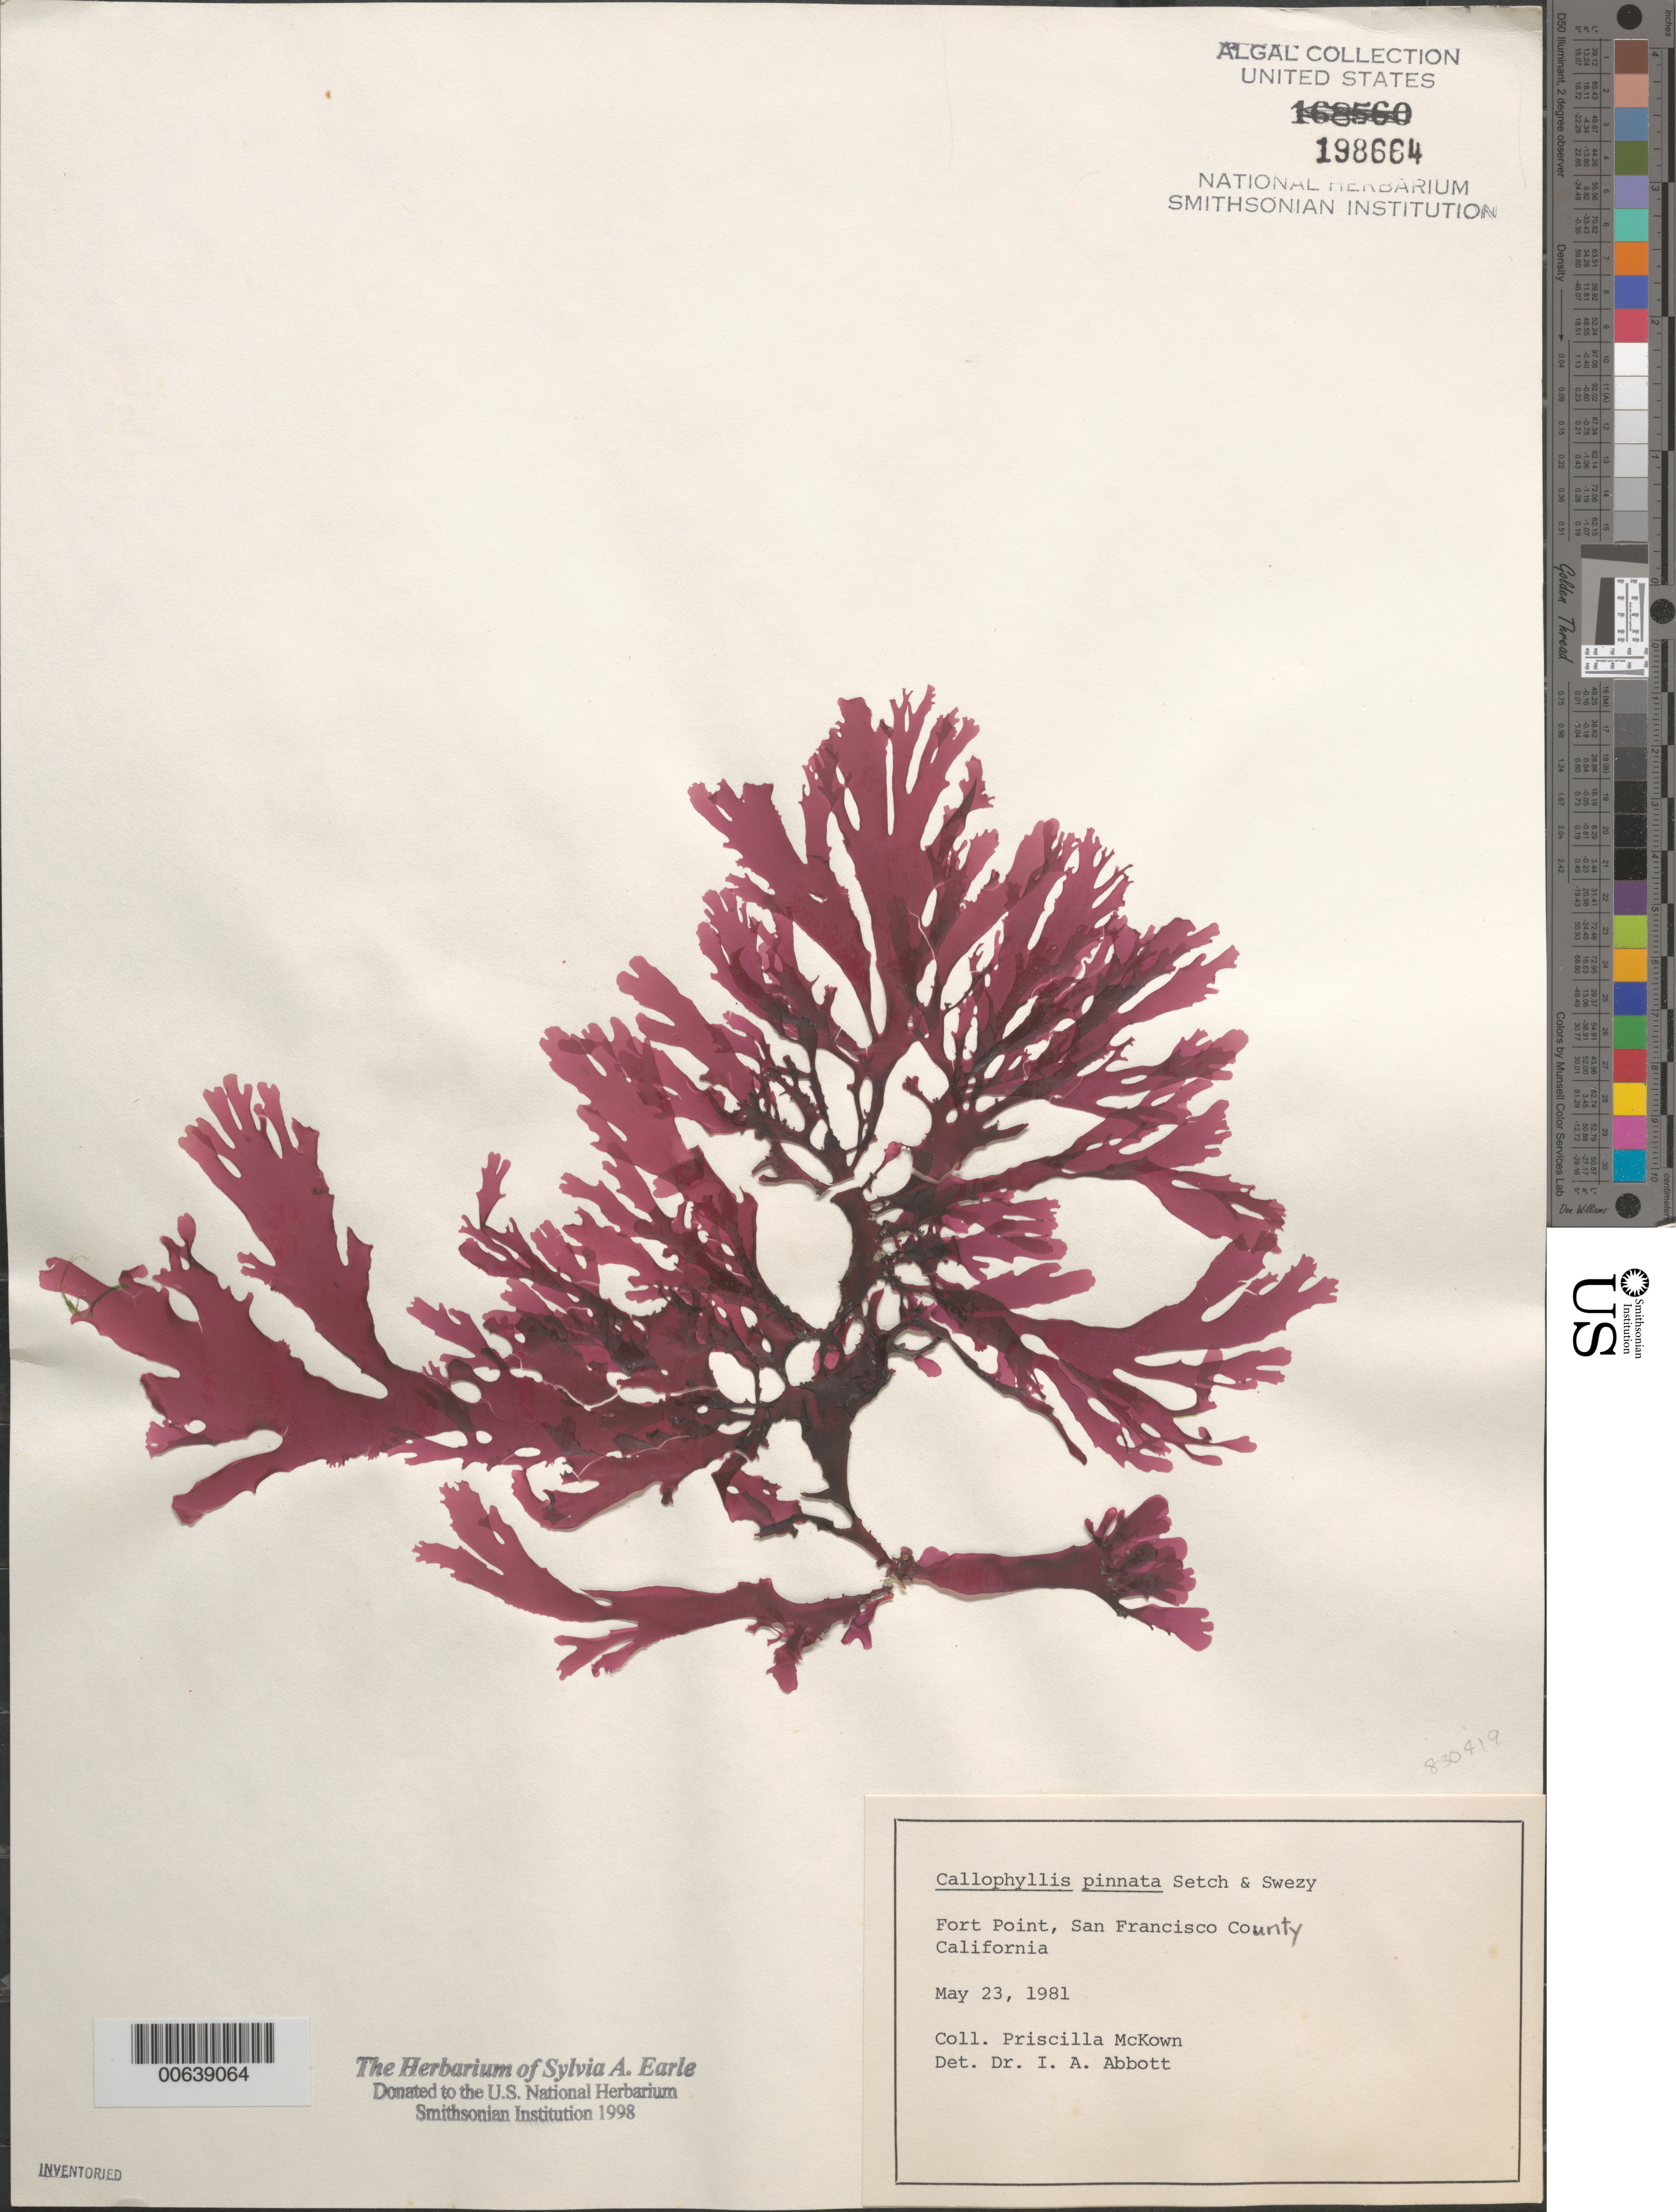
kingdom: Plantae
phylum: Rhodophyta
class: Florideophyceae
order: Gigartinales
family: Kallymeniaceae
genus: Callophyllis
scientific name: Callophyllis pinnata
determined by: Abbott, Isabella A.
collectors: P. McKown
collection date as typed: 23 May 1981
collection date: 1981-05-23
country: United States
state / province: California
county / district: San Francisco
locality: San Francisco, Fort Point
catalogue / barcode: US 198664